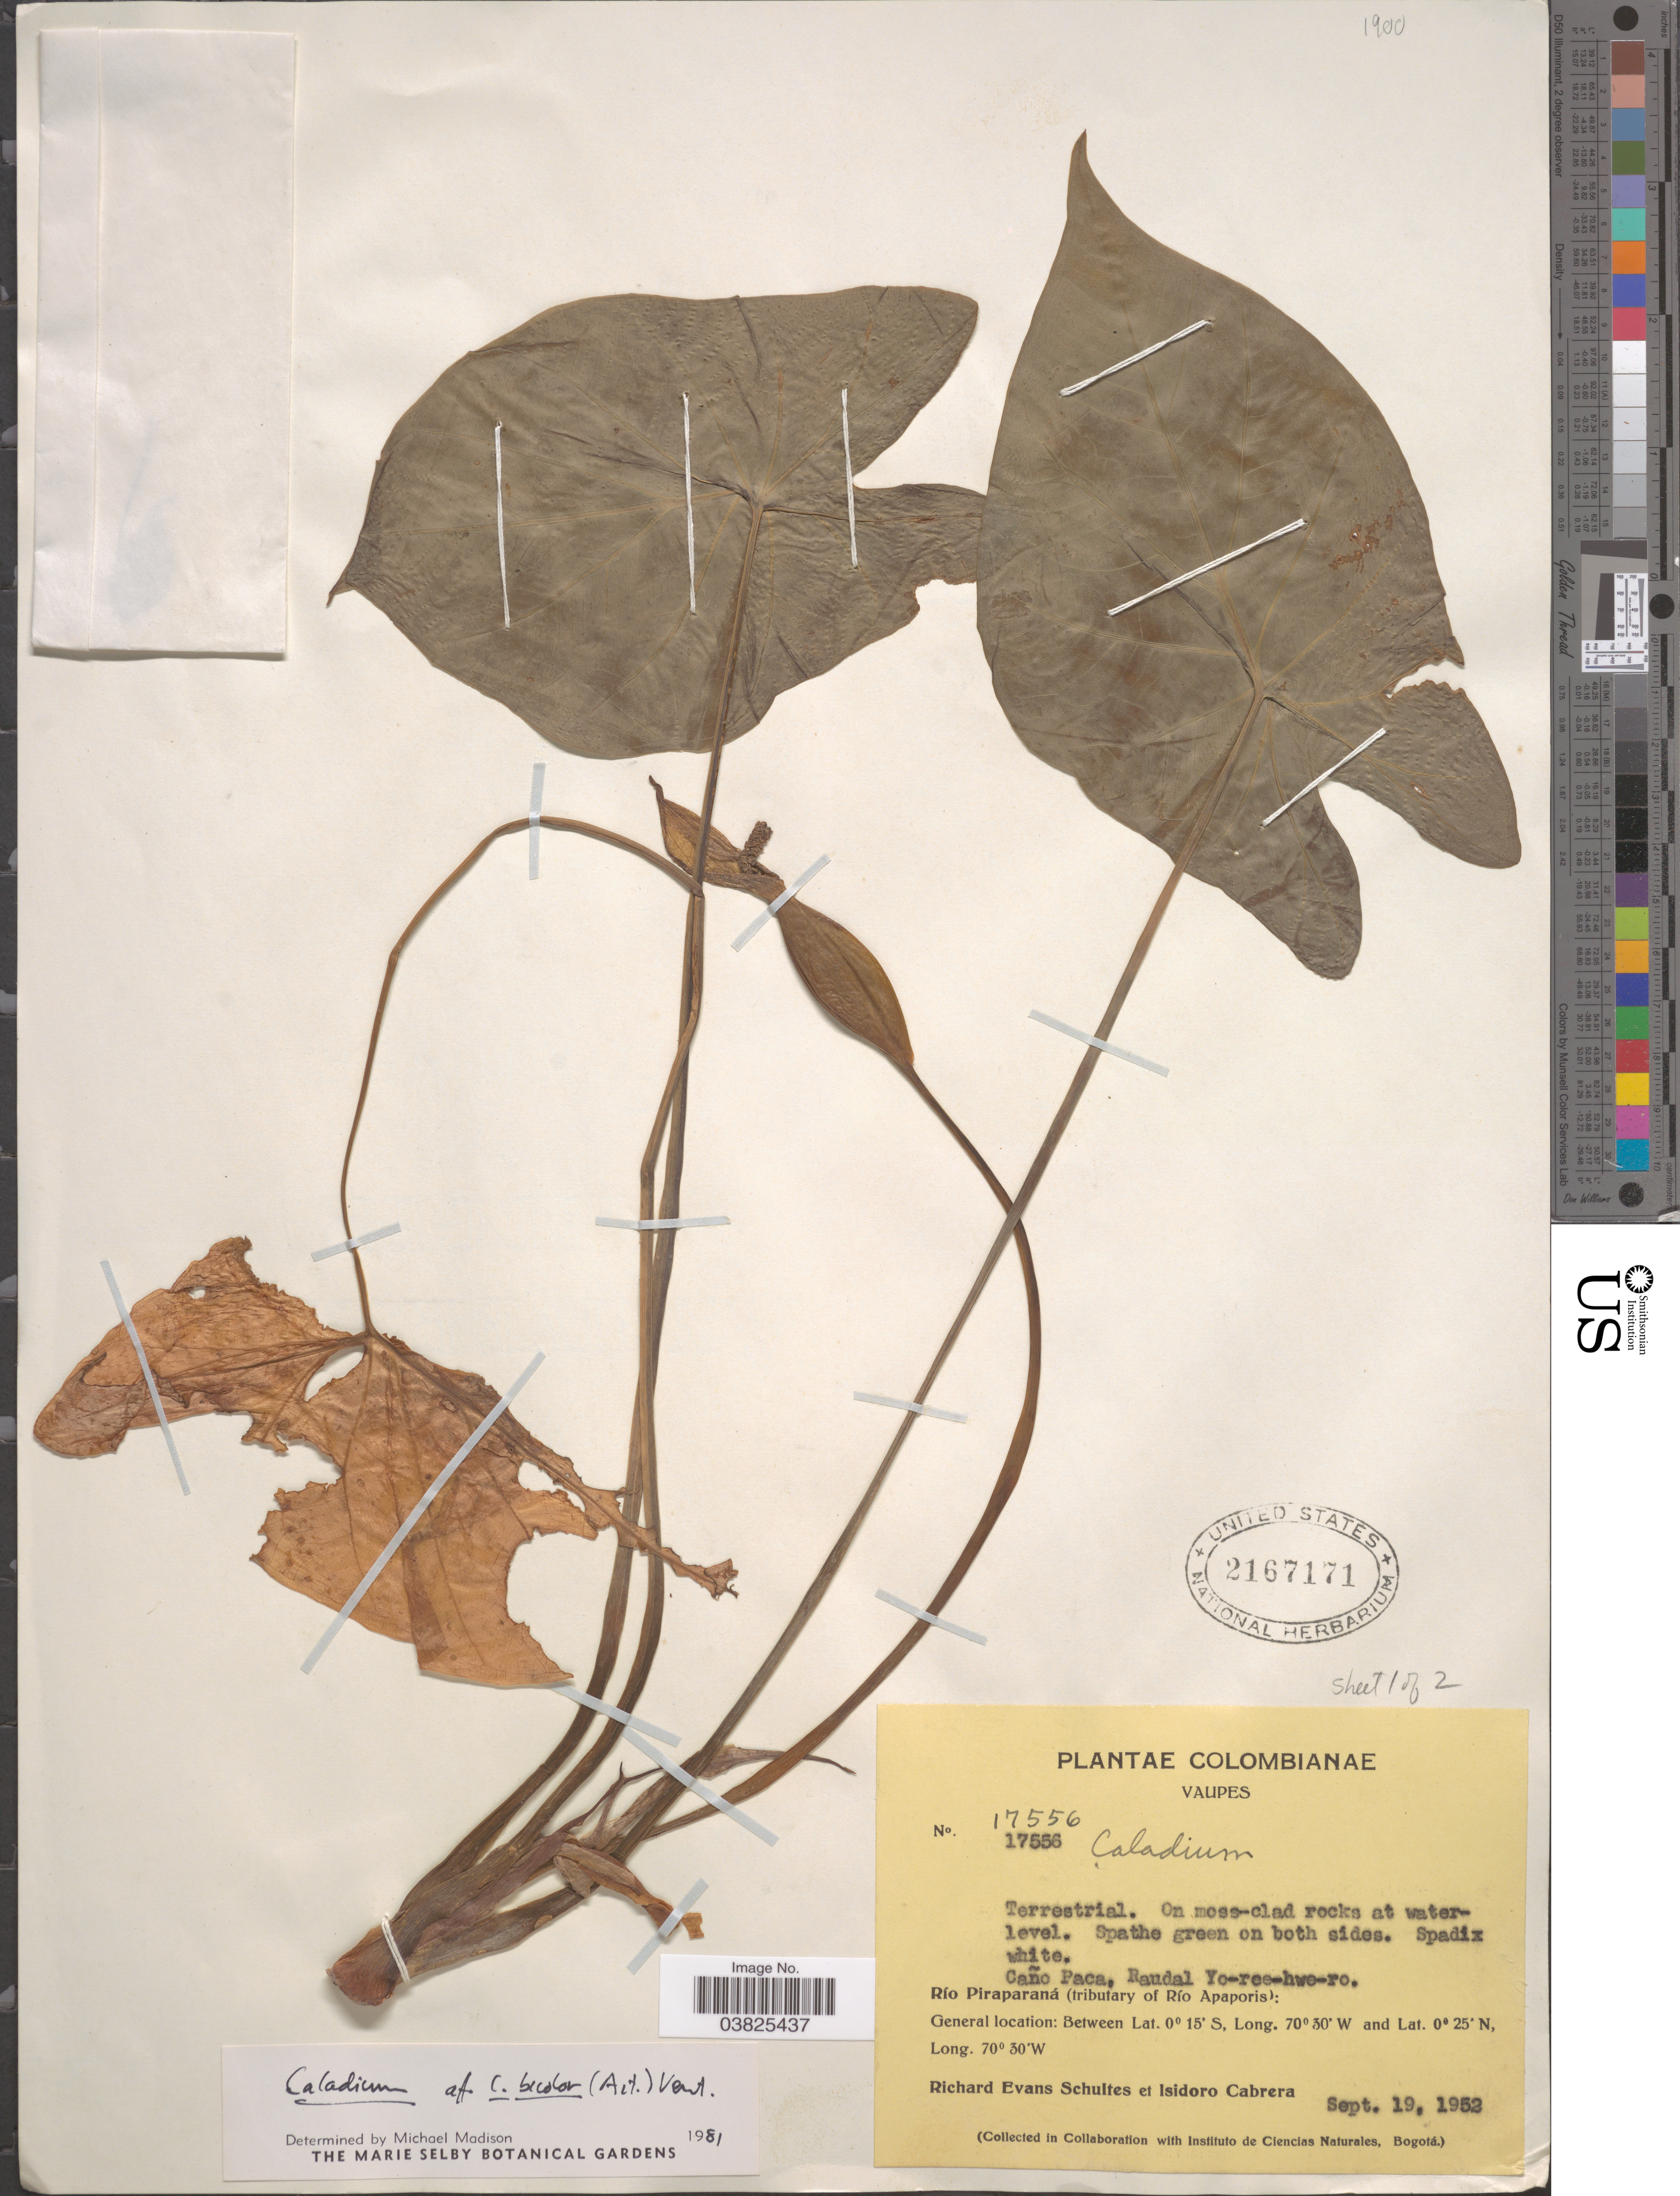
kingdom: Plantae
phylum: Tracheophyta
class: Liliopsida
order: Alismatales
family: Araceae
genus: Caladium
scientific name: Caladium bicolor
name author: (Aiton) Vent.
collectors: R. E. Schultes & I. Cabrera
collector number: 17556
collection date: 1952-09-19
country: Colombia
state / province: Vaupés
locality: Caño Paca, Raudal Yo-ree-hwe-ro. Río Piraparaná (tributary of Río Apaporis).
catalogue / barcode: US 2167171